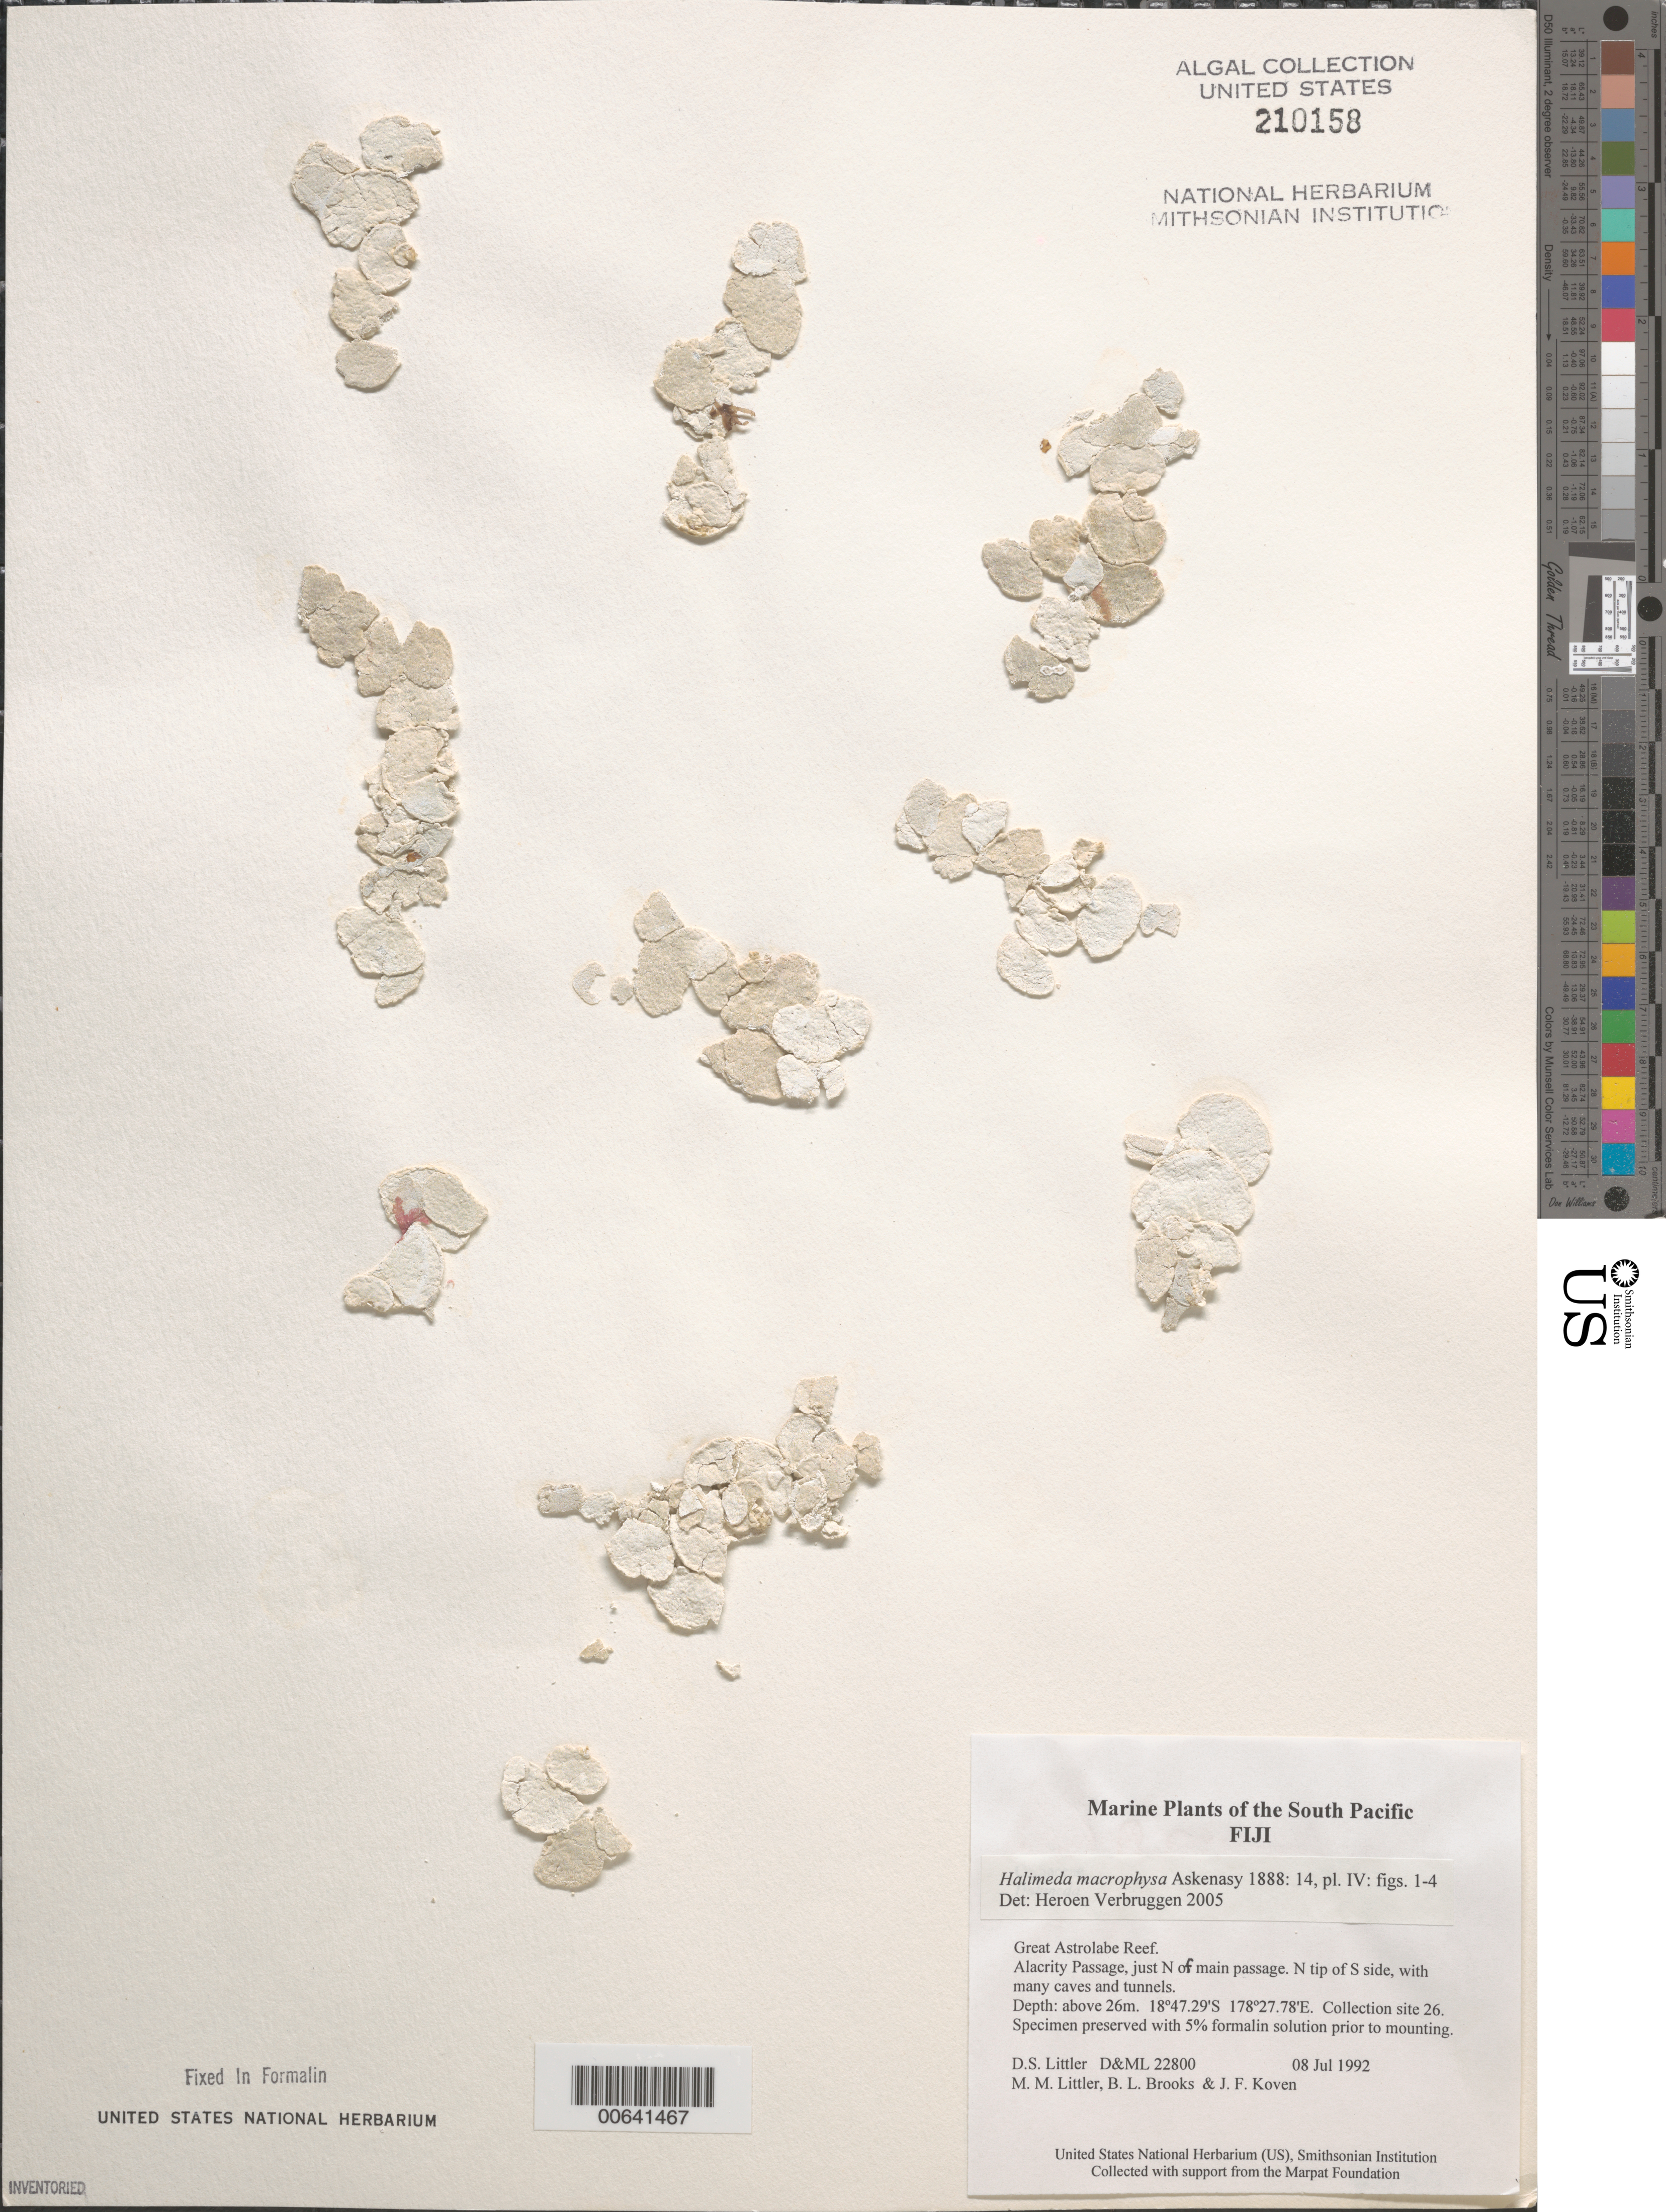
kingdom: Plantae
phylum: Chlorophyta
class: Ulvophyceae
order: Bryopsidales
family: Halimedaceae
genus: Halimeda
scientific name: Halimeda macrophysa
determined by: Verbruggen, H.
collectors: D. S. Littler, M. M. Littler, B. Brooks & J. Koven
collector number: D&ML 22800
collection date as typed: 08 Jul 1992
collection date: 1992-07-08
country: Fiji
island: Great Astrolabe Reef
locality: Great Astrolabe Reef, Alacrity Passage, just north of main passage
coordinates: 18 47.29'S, 178 27.78'E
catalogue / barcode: US 210158